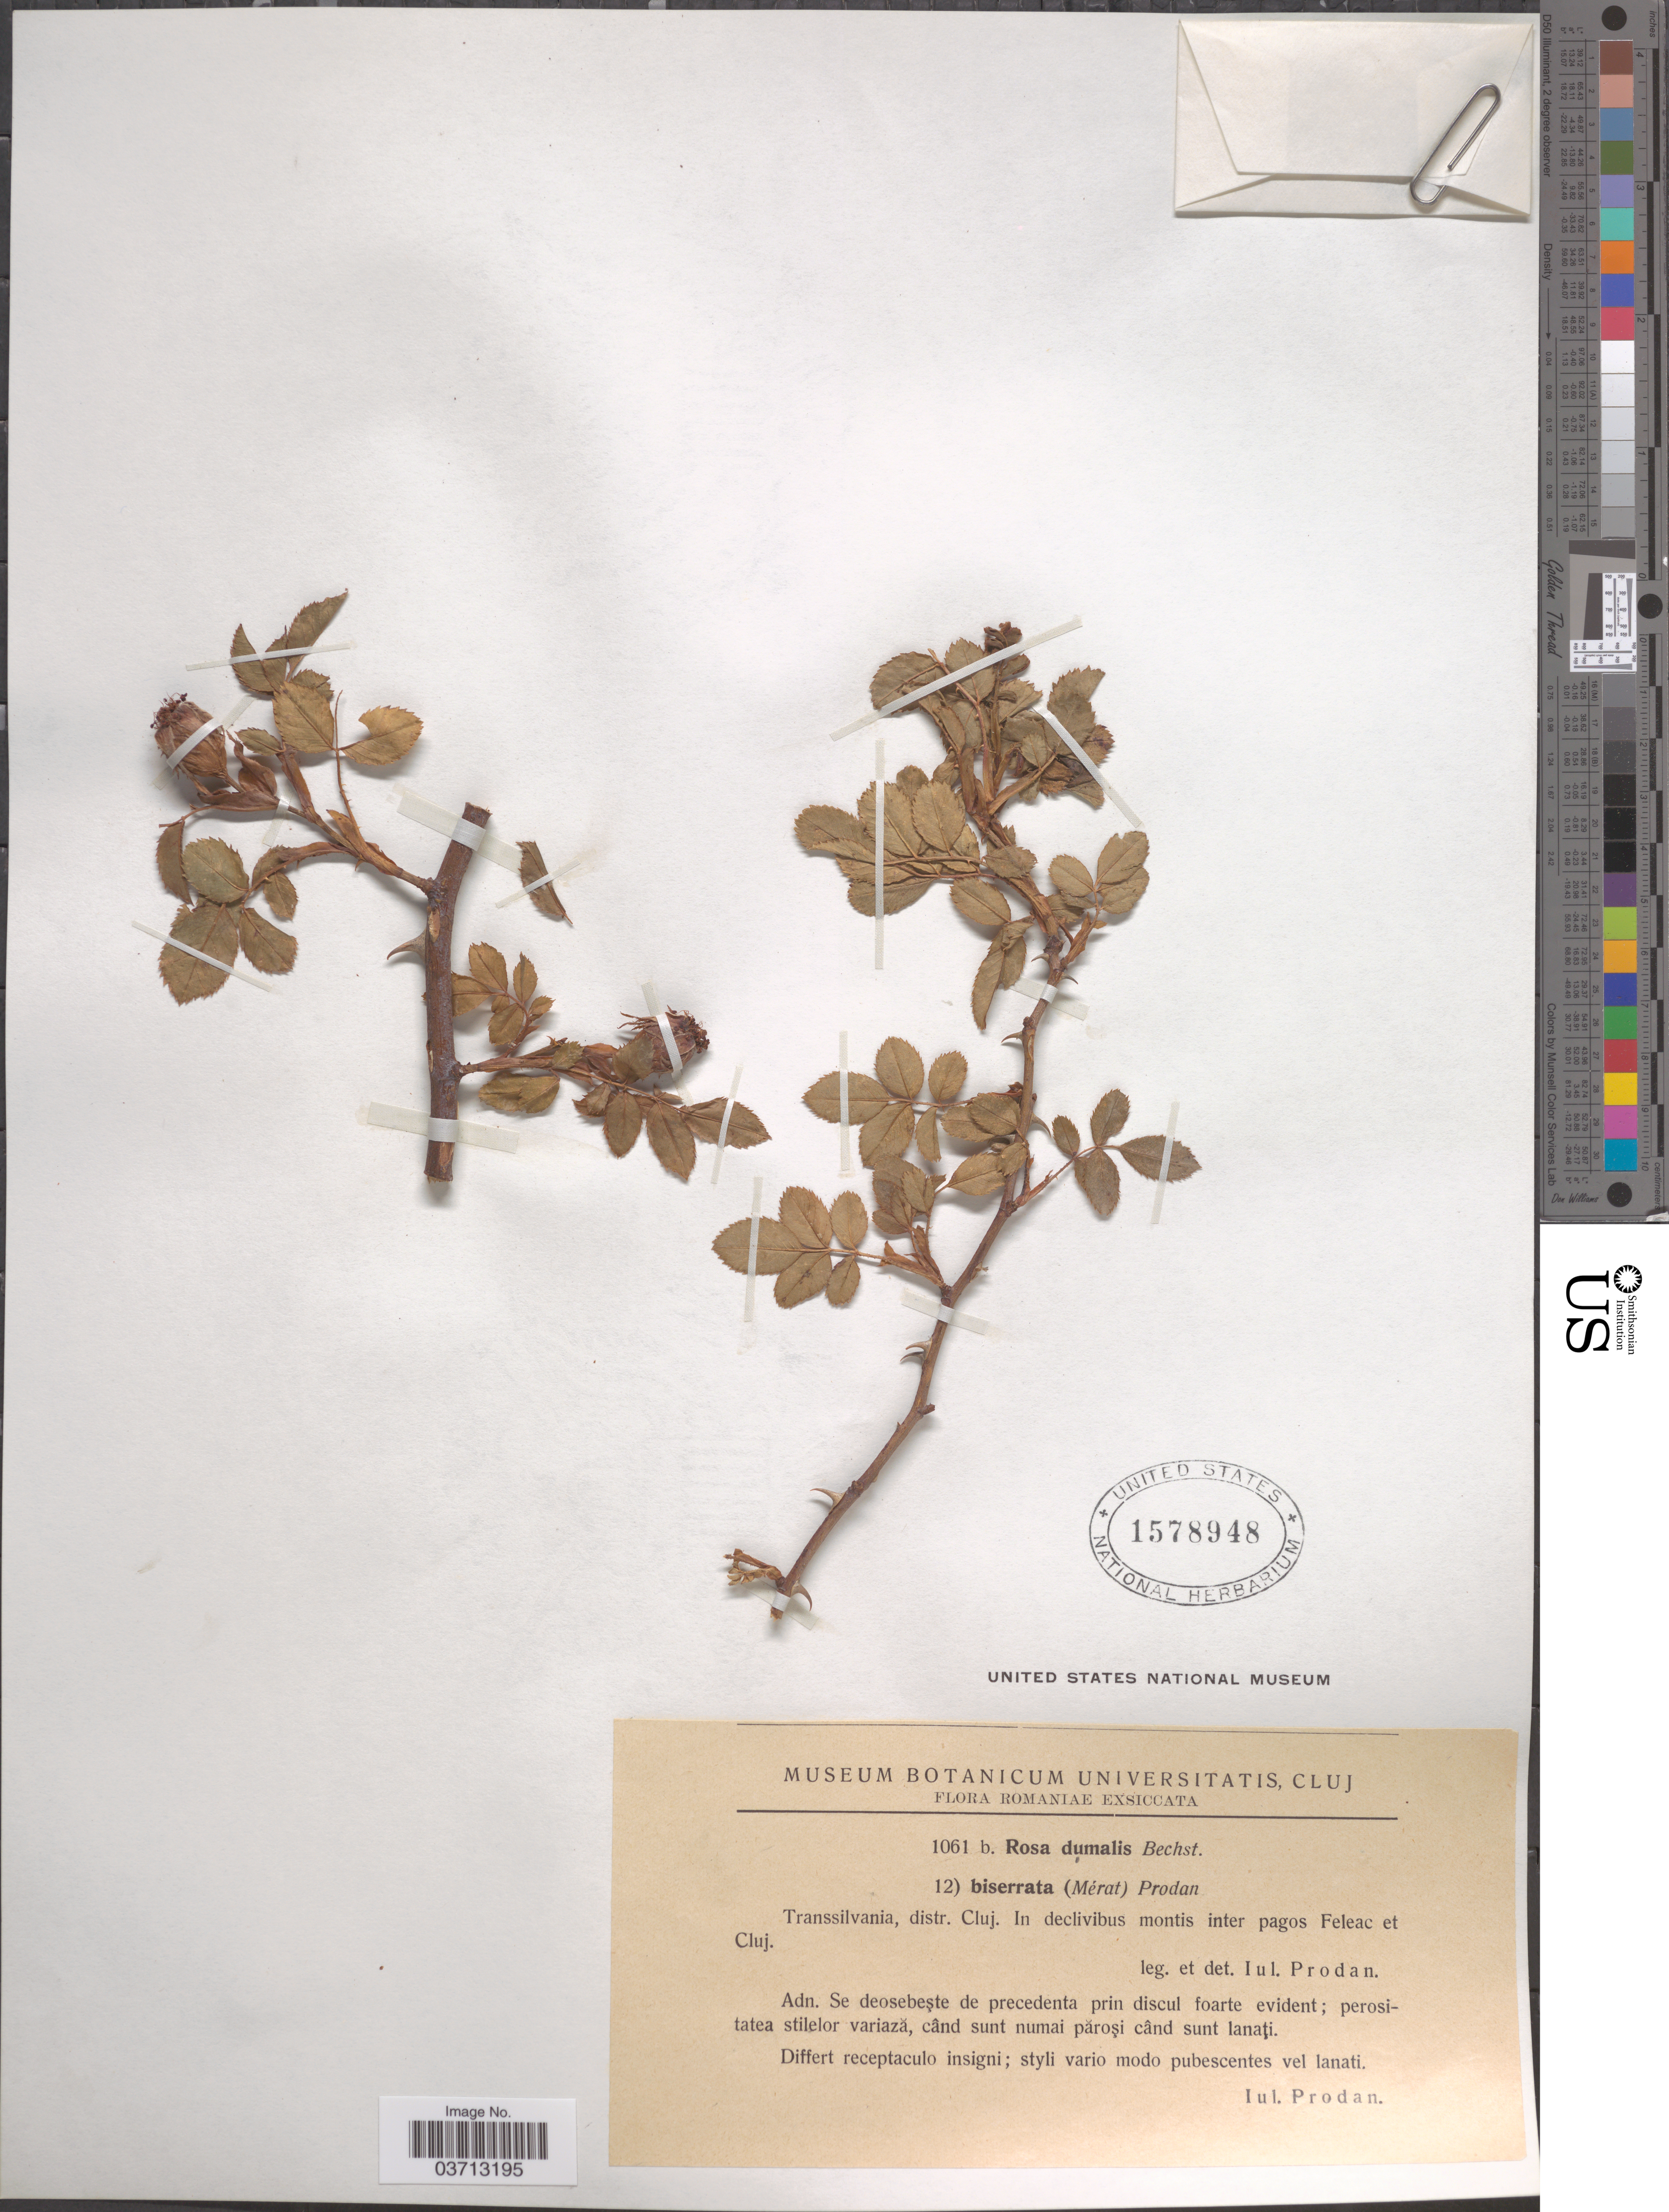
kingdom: Plantae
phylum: Tracheophyta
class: Magnoliopsida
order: Rosales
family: Rosaceae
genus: Rosa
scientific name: Rosa dumalis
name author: Bechst.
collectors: J. Prodan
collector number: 1061 b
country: Romania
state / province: Cluj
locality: Transsilvania, distr. Cluj. In declivibus montis inter pagos Feleac et Cluj.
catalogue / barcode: US 1578948